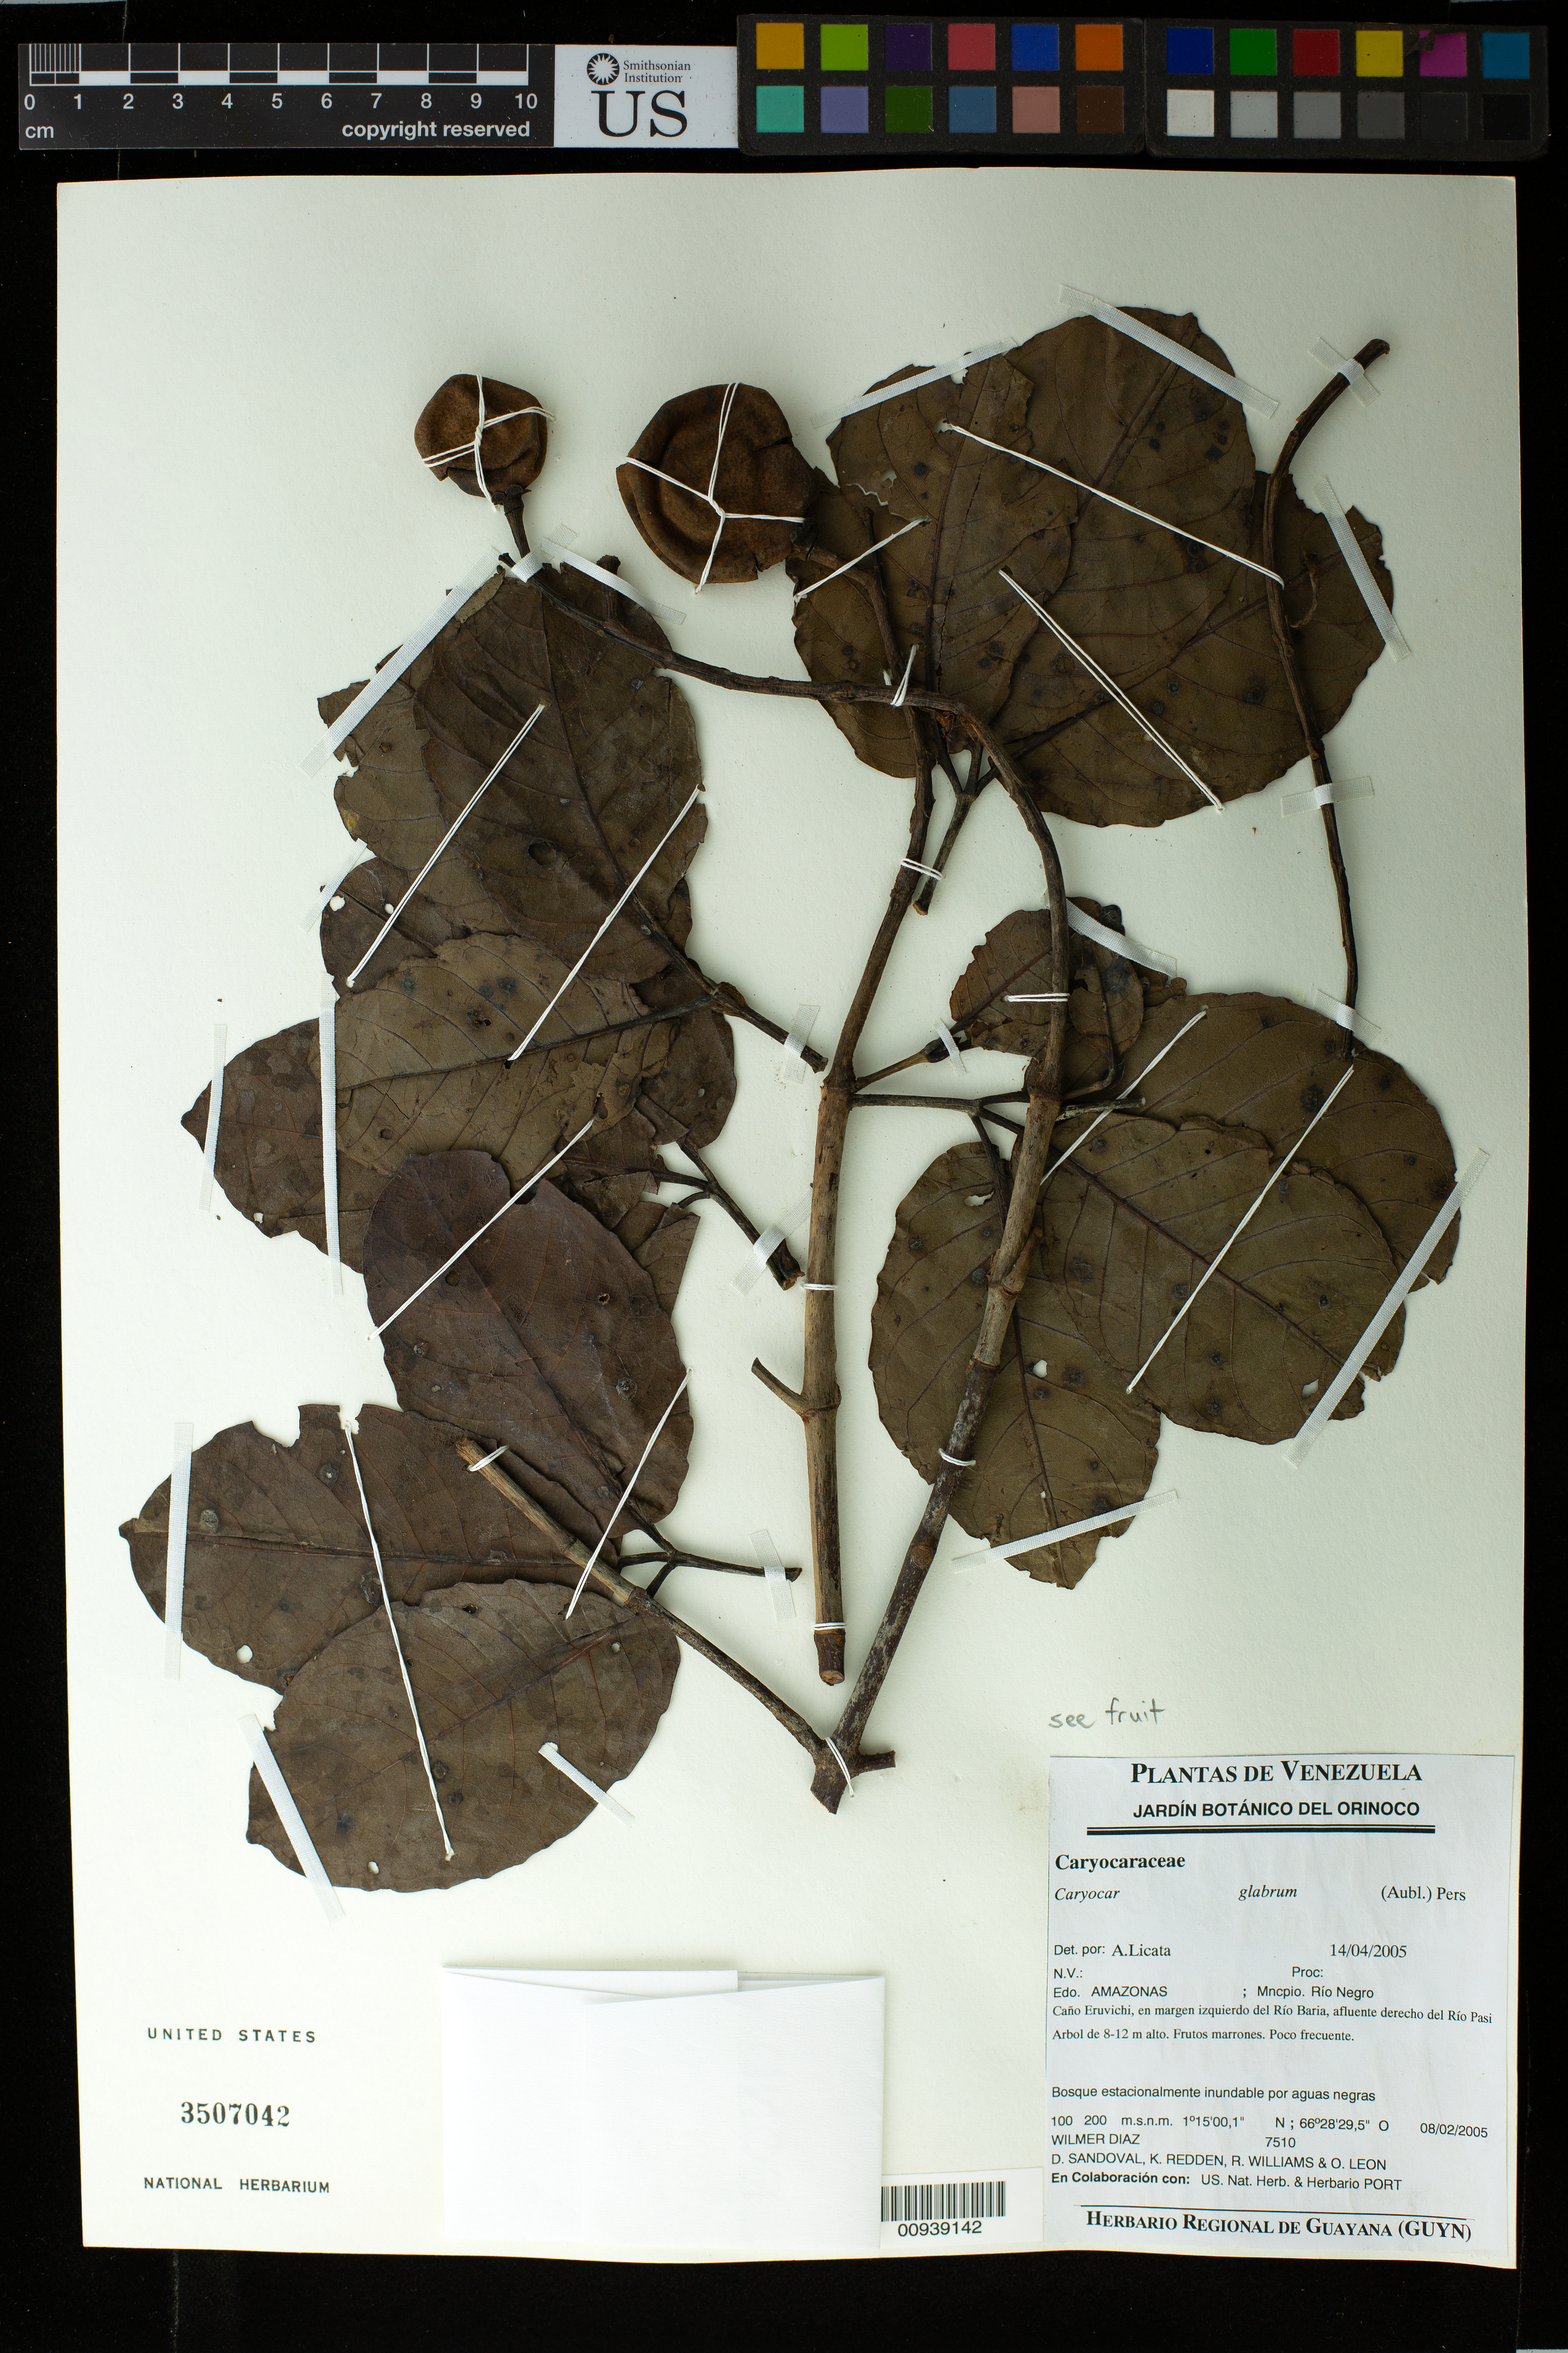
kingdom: Plantae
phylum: Tracheophyta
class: Magnoliopsida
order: Malpighiales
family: Caryocaraceae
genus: Caryocar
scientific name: Caryocar glabrum subsp. glabrum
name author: (Aubl.) Pers.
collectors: W. Díaz P., D. Sandoval, K. M. Redden, R. Williams & O. León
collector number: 7510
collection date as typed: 8-Feb-05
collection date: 2005-02-08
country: Venezuela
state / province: Amazonas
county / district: Río Negro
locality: Caño Eruvichi, en margen Río Baria, afluente del Río Pasimoni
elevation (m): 100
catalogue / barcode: US 3507042